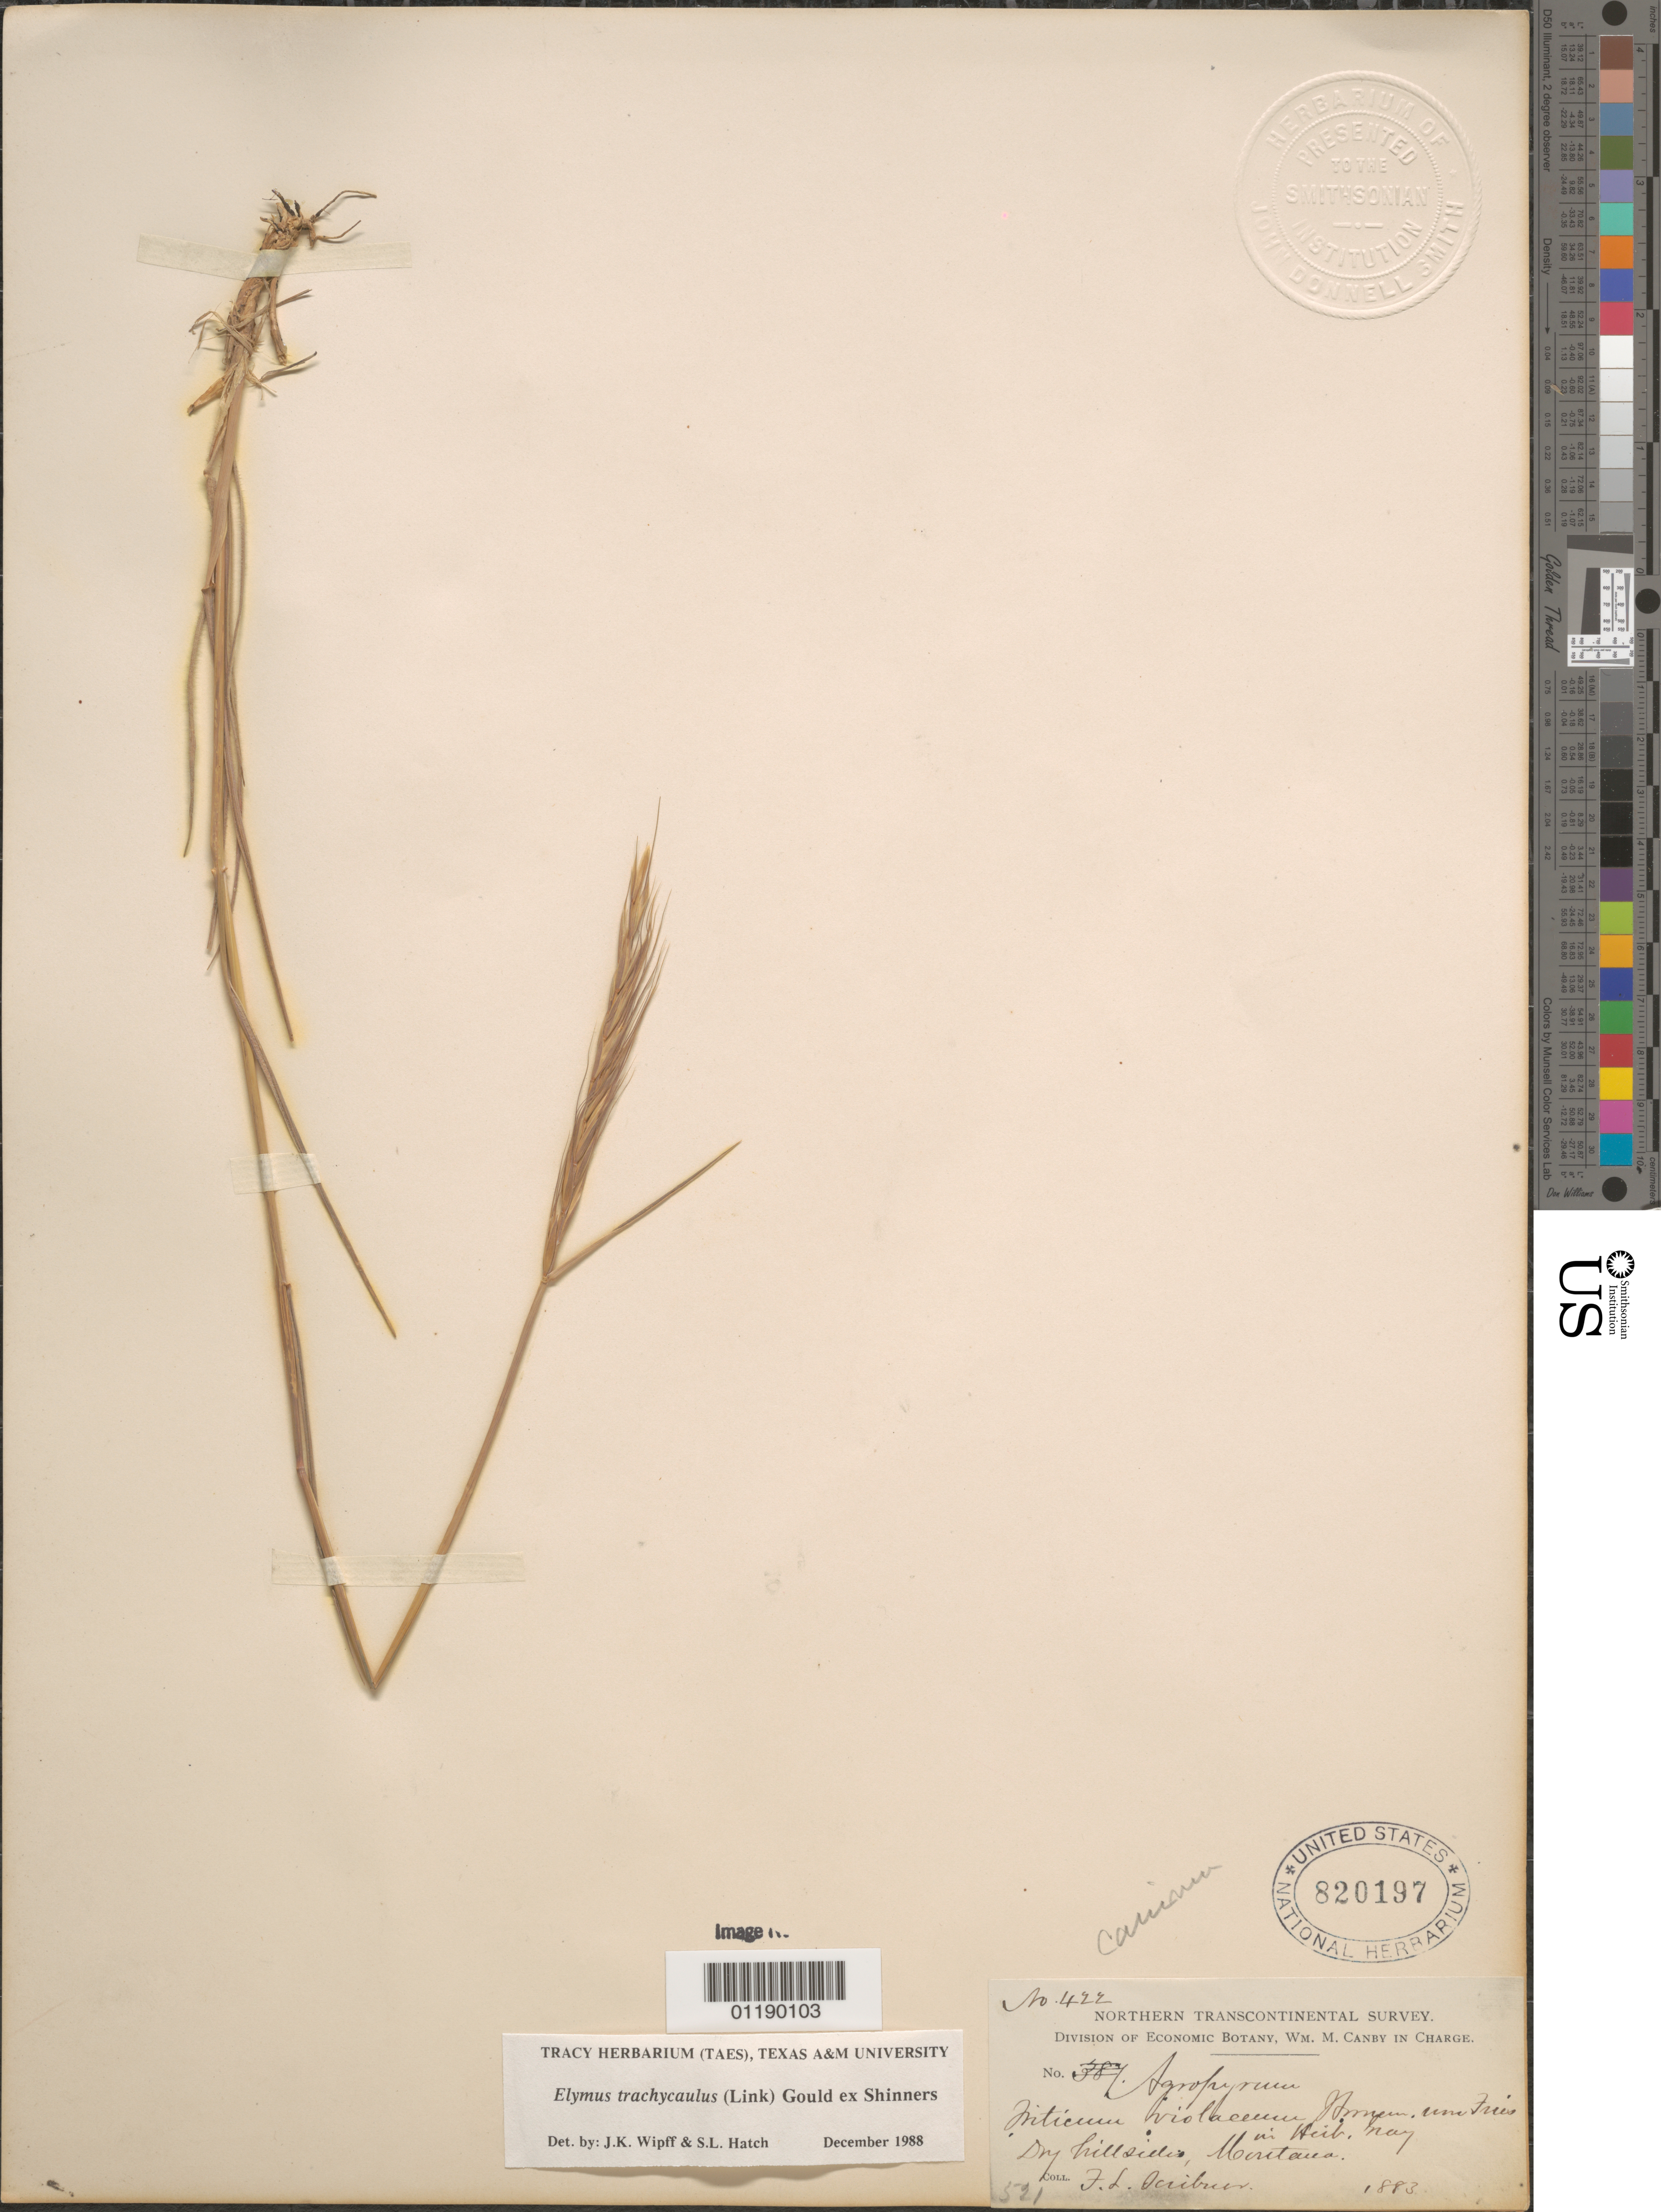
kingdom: Plantae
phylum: Tracheophyta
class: Liliopsida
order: Poales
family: Poaceae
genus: Elymus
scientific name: Elymus trachycaulus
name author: (Link) Gould ex Shinners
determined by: Wipff, J. K.; Hatch, S. L.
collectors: F. L. Scribner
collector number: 422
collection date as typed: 1883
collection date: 1883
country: United States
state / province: Montana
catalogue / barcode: US 820197